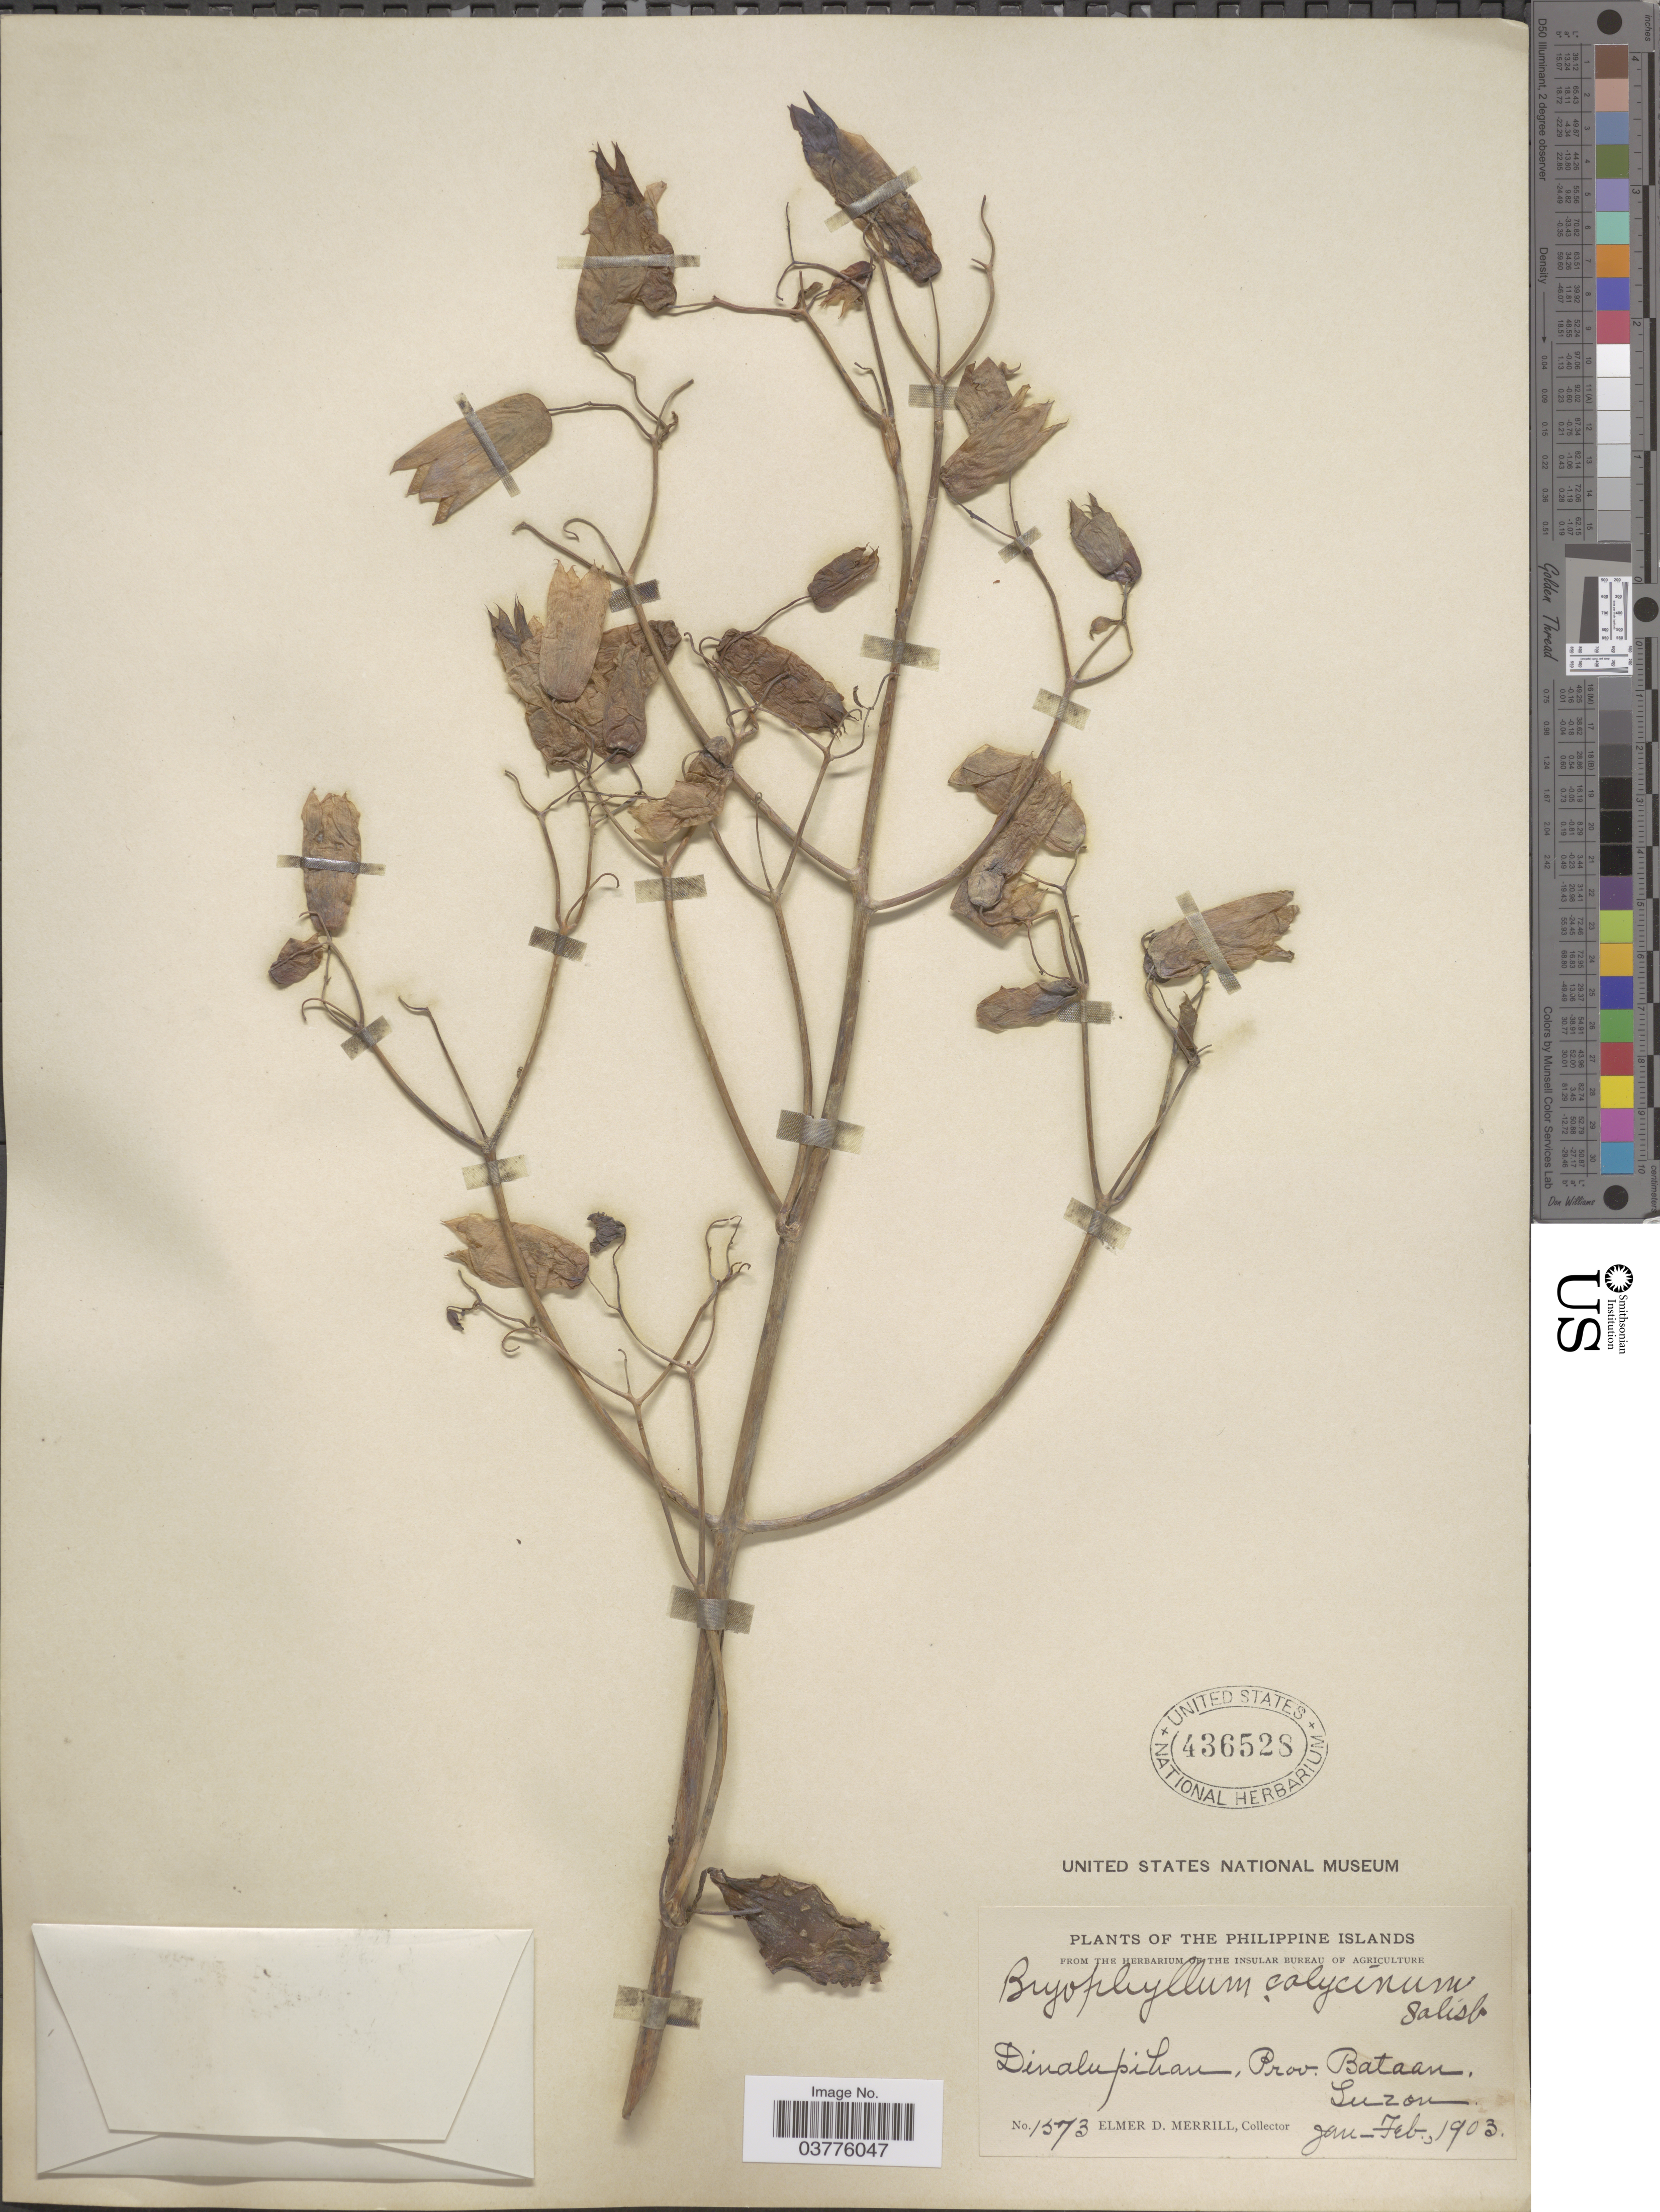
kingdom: Plantae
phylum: Tracheophyta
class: Magnoliopsida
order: Saxifragales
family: Crassulaceae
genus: Kalanchoe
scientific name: Kalanchoe pinnata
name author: (Lam.) Pers.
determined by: Strong, Mark T., (BOT), Smithsonian Institution - National Museum of Natural History (UNITED STATES)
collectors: E. D. Merrill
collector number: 1573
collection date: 1903-01/1903-02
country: Philippines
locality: Dinalupihan, Prov. Bataan. Luzon.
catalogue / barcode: US 436528